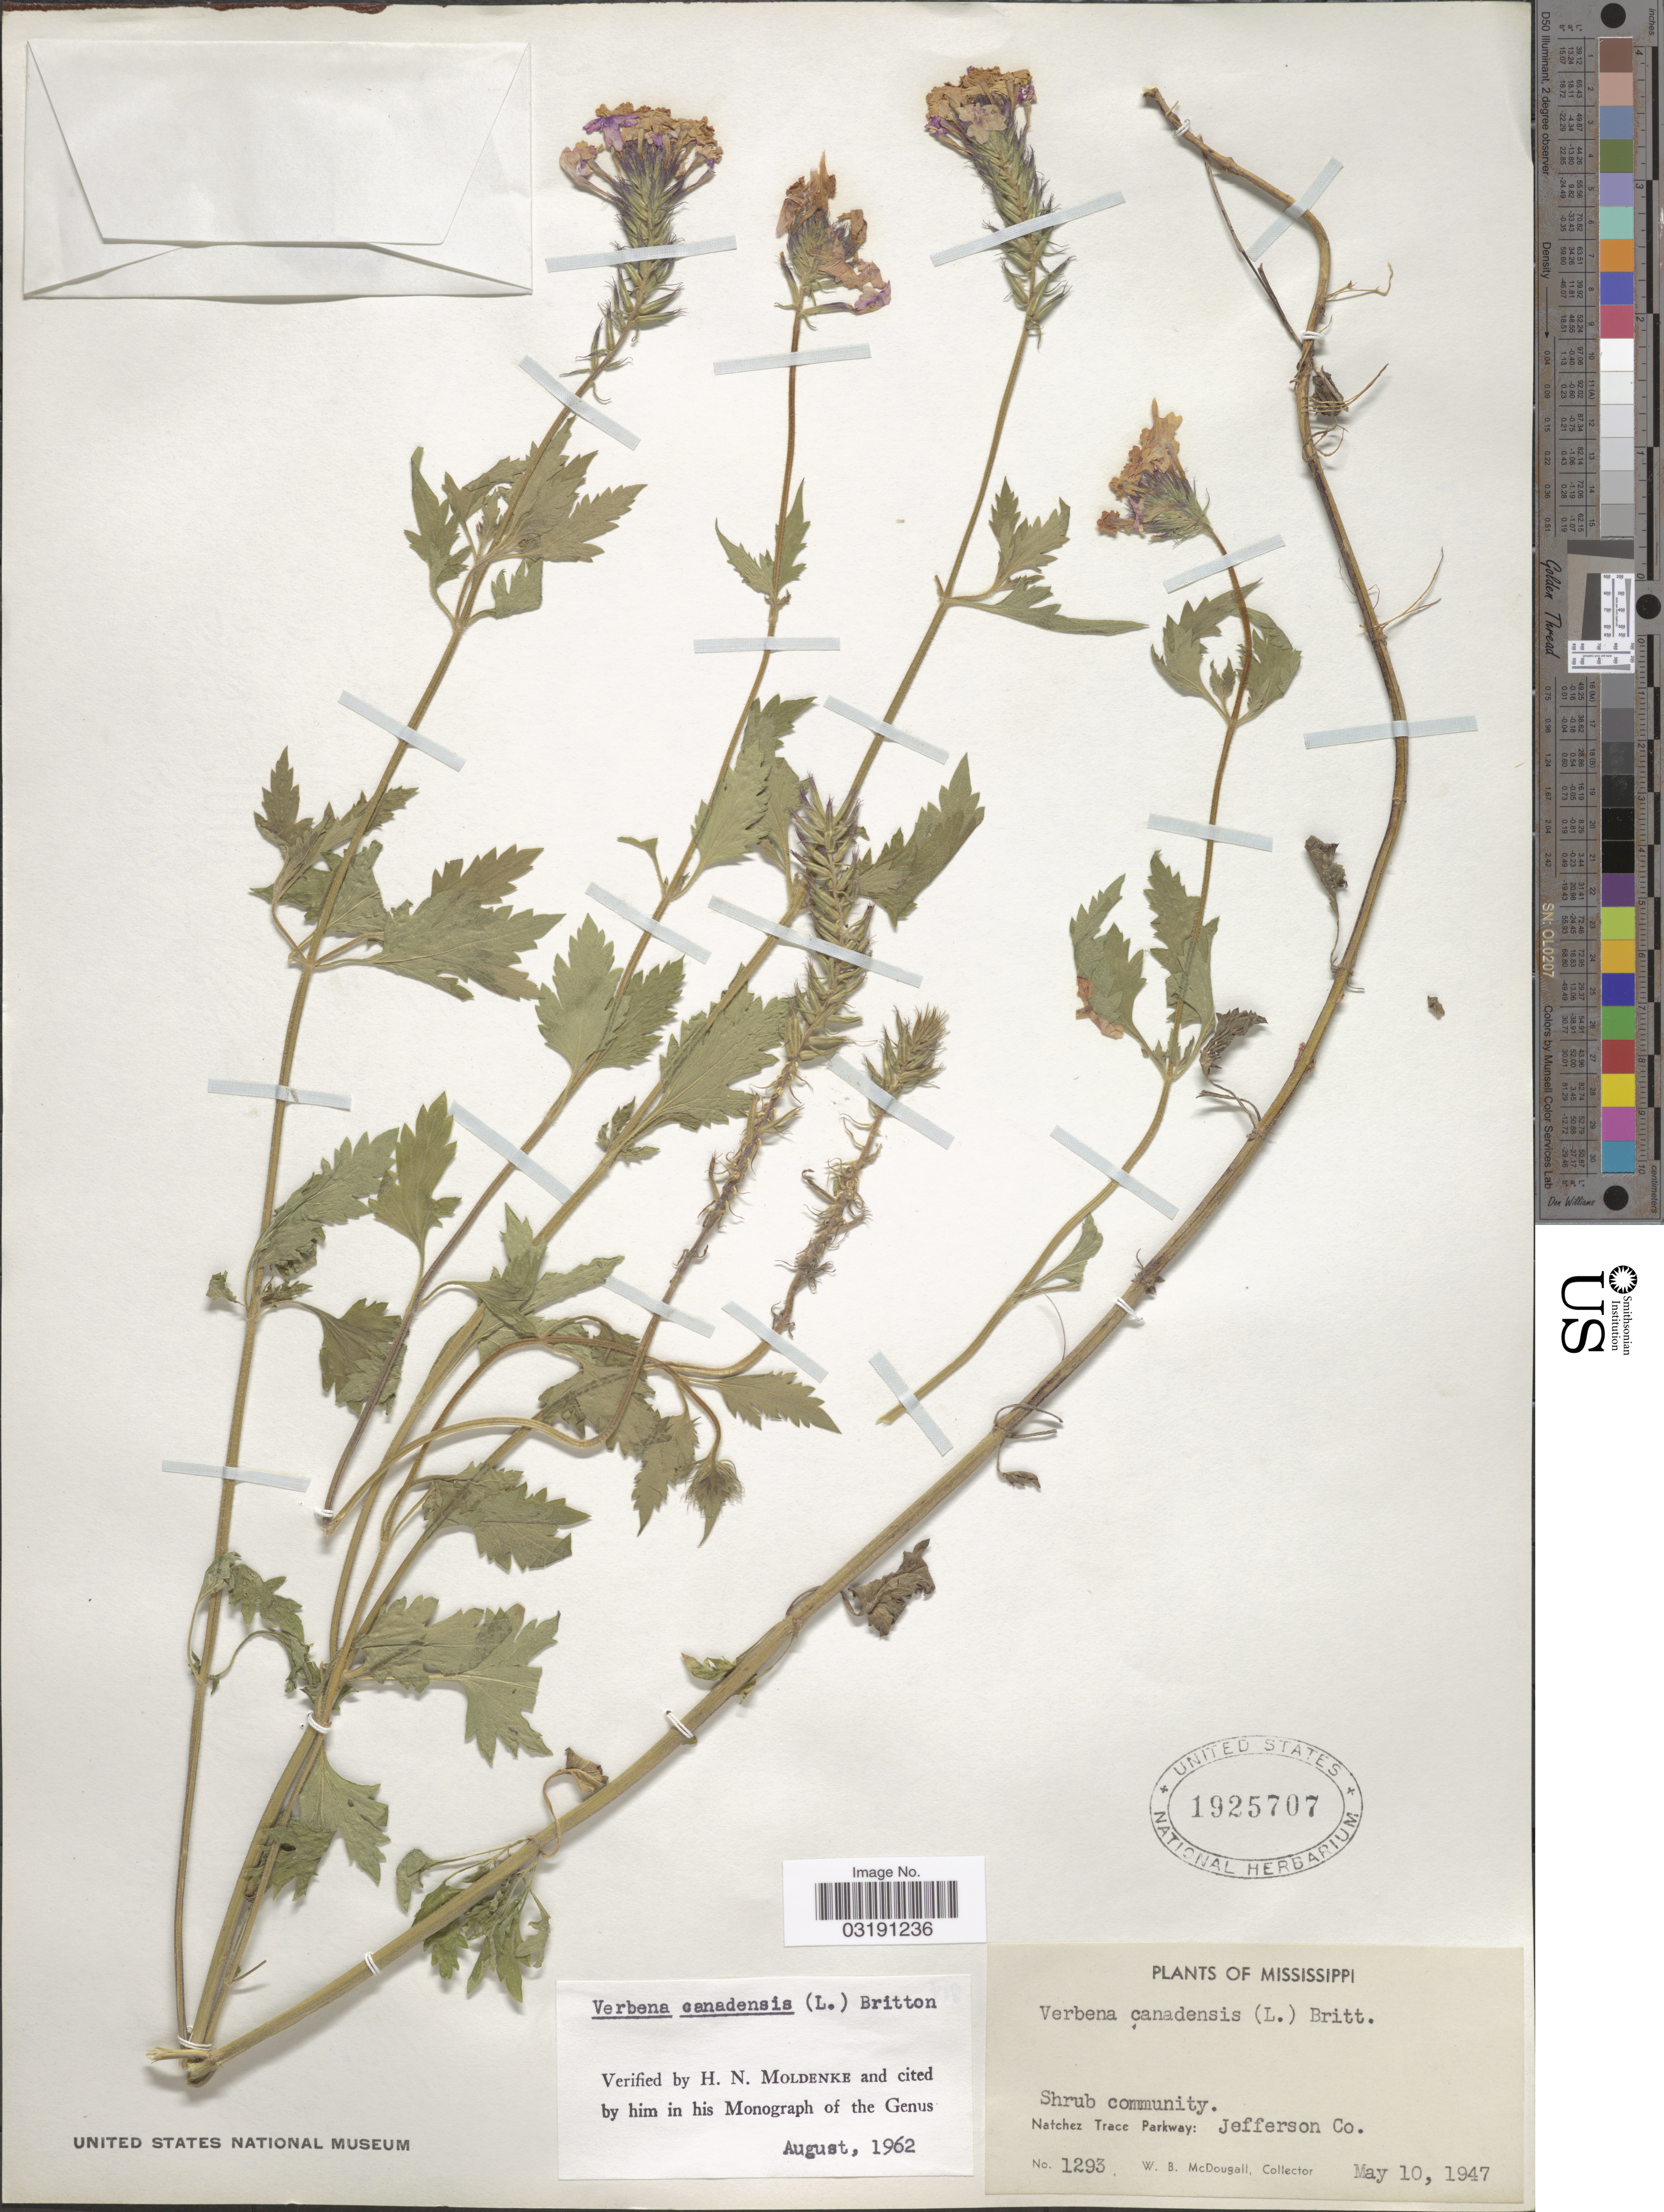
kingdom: Plantae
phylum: Tracheophyta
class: Magnoliopsida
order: Lamiales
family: Verbenaceae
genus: Verbena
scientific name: Verbena canadensis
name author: (L.) Britton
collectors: W. B. McDougall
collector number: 1293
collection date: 1947-05-10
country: United States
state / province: Mississippi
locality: Natchez Trace Parkway: Jefferson Co.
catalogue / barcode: US 1925707